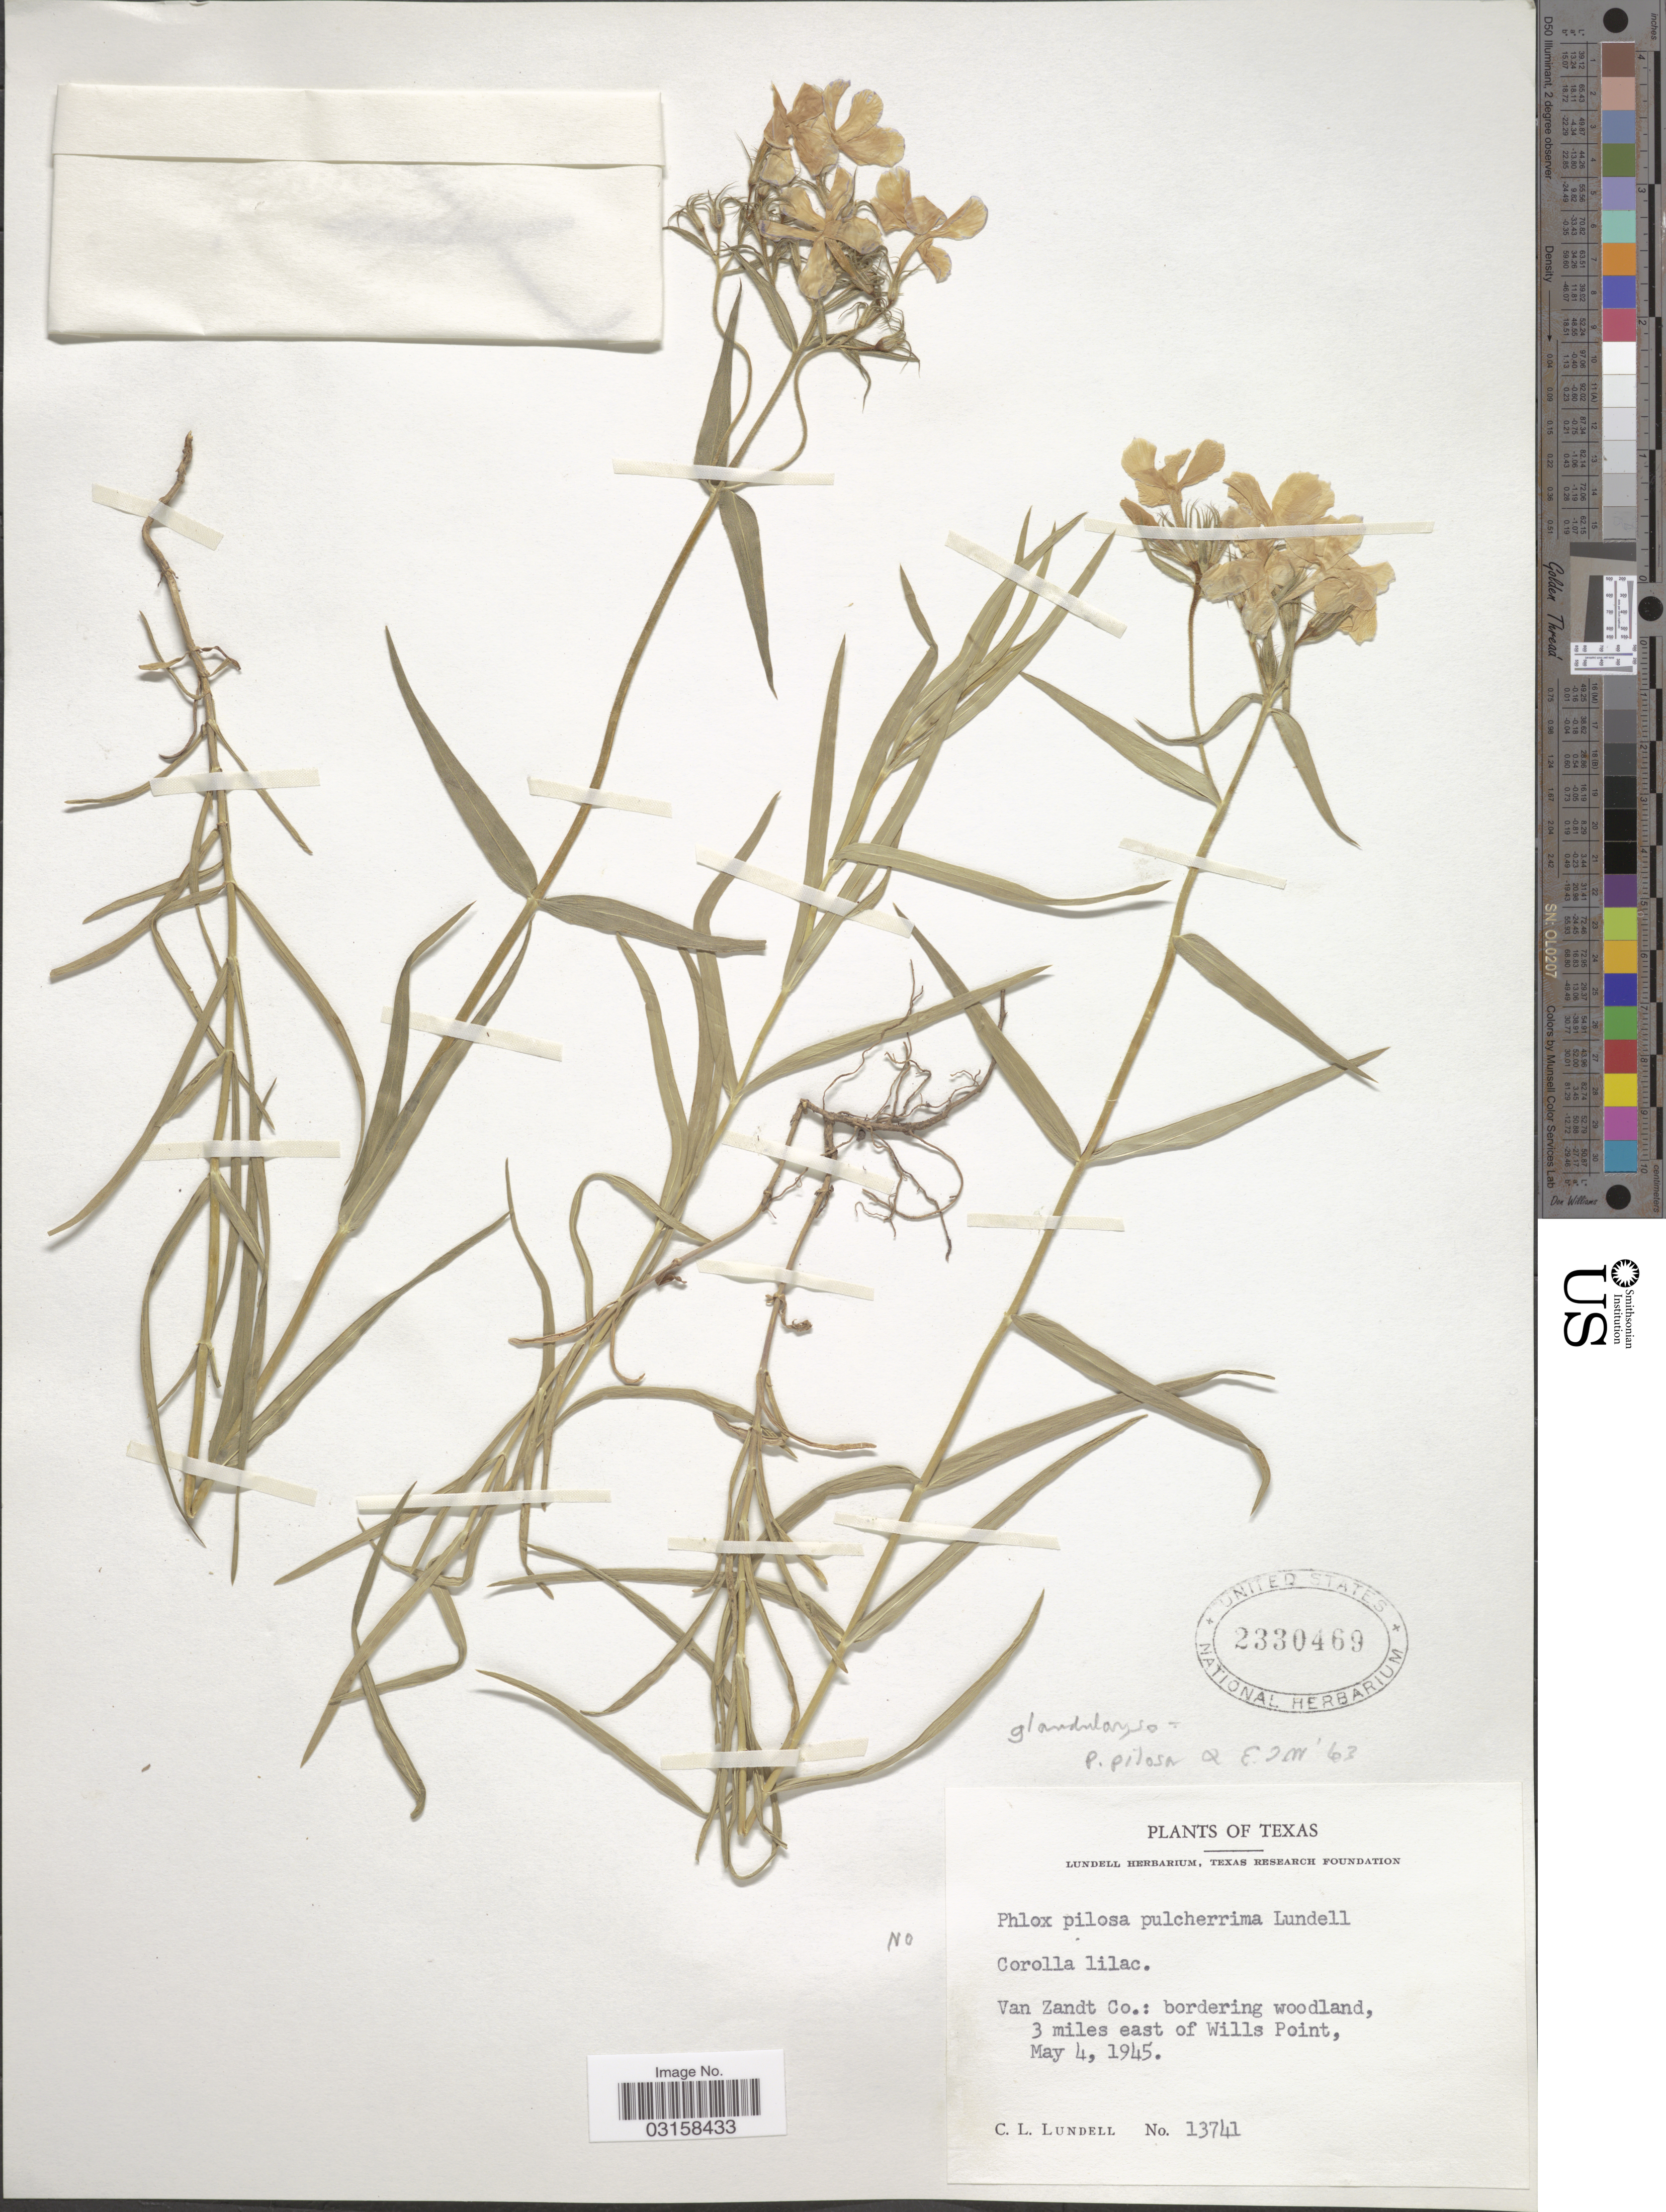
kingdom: Plantae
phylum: Tracheophyta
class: Magnoliopsida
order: Ericales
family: Polemoniaceae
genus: Phlox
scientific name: Phlox pilosa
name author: L.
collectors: C. L. Lundell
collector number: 13741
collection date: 1945-05-04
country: United States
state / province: Texas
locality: Van Zandt Co.: bordering woodland, 3 miles east of Wills Point.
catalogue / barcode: US 2330469